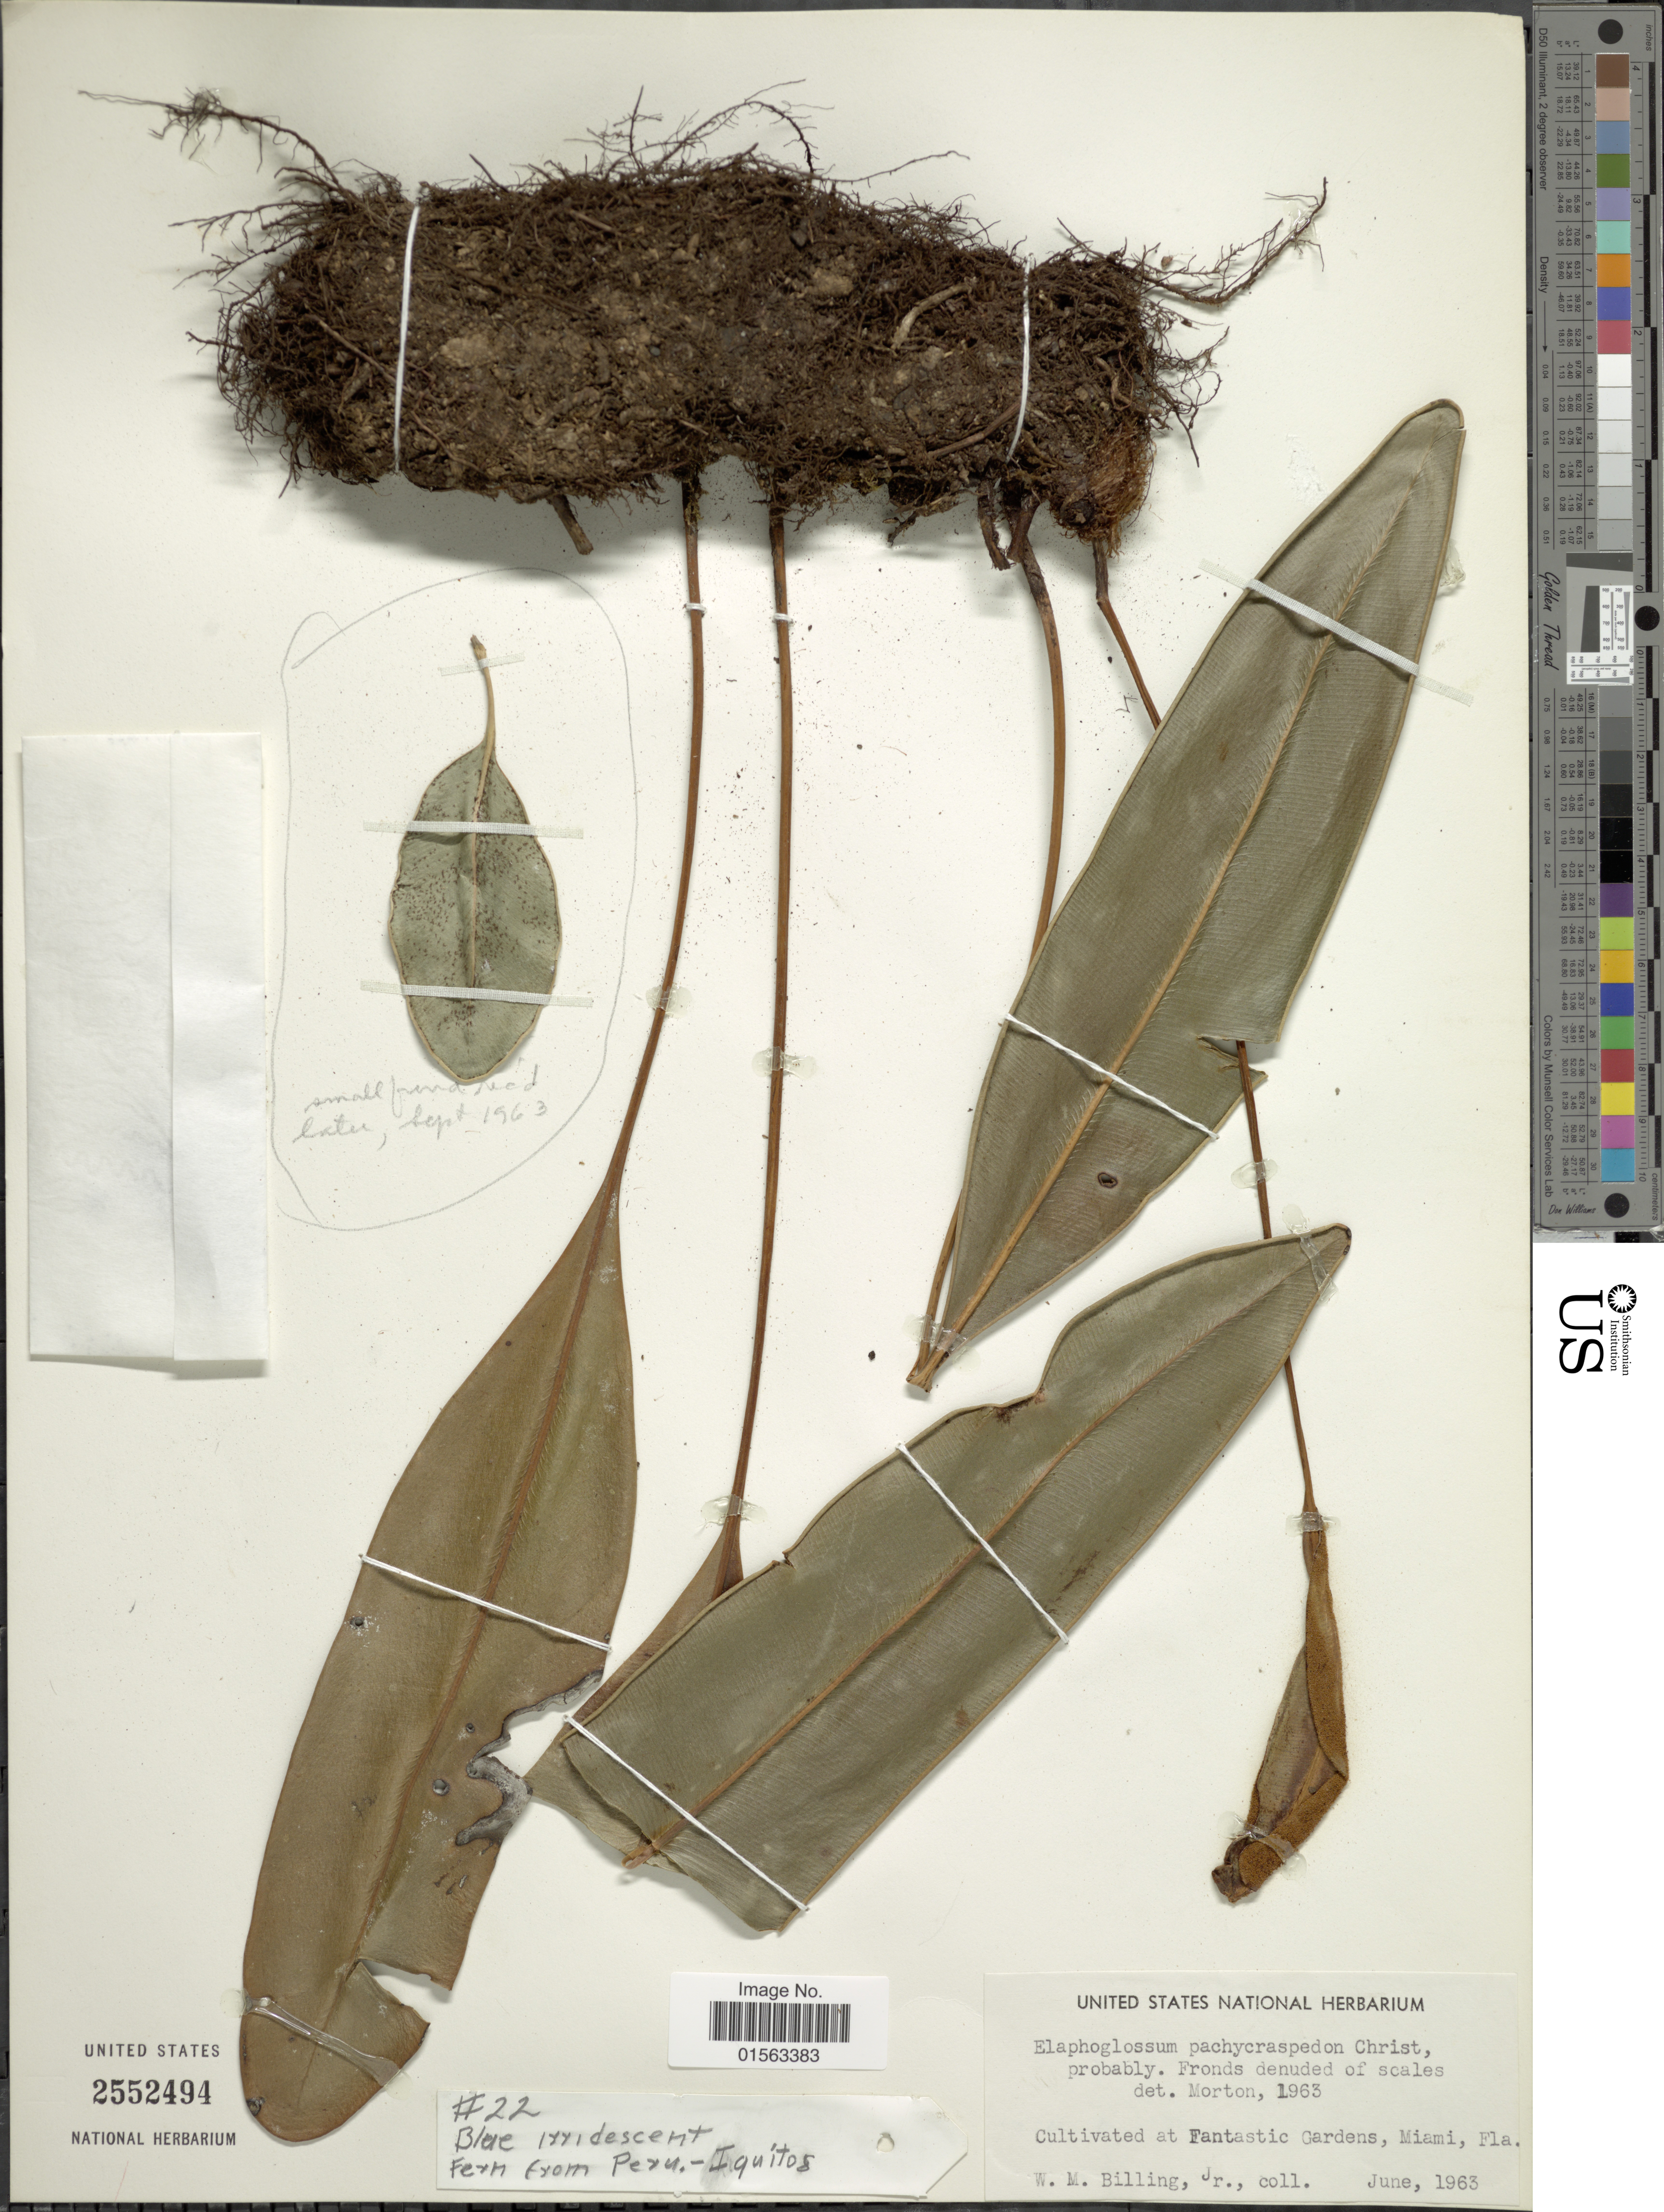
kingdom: Plantae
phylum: Tracheophyta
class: Polypodiopsida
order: Polypodiales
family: Dryopteridaceae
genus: Elaphoglossum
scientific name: Elaphoglossum pachycraspedon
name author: Christ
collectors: W. Billing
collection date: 1963-06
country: United States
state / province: Florida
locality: Fantastic Gardens, Miami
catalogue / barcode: US 2552494